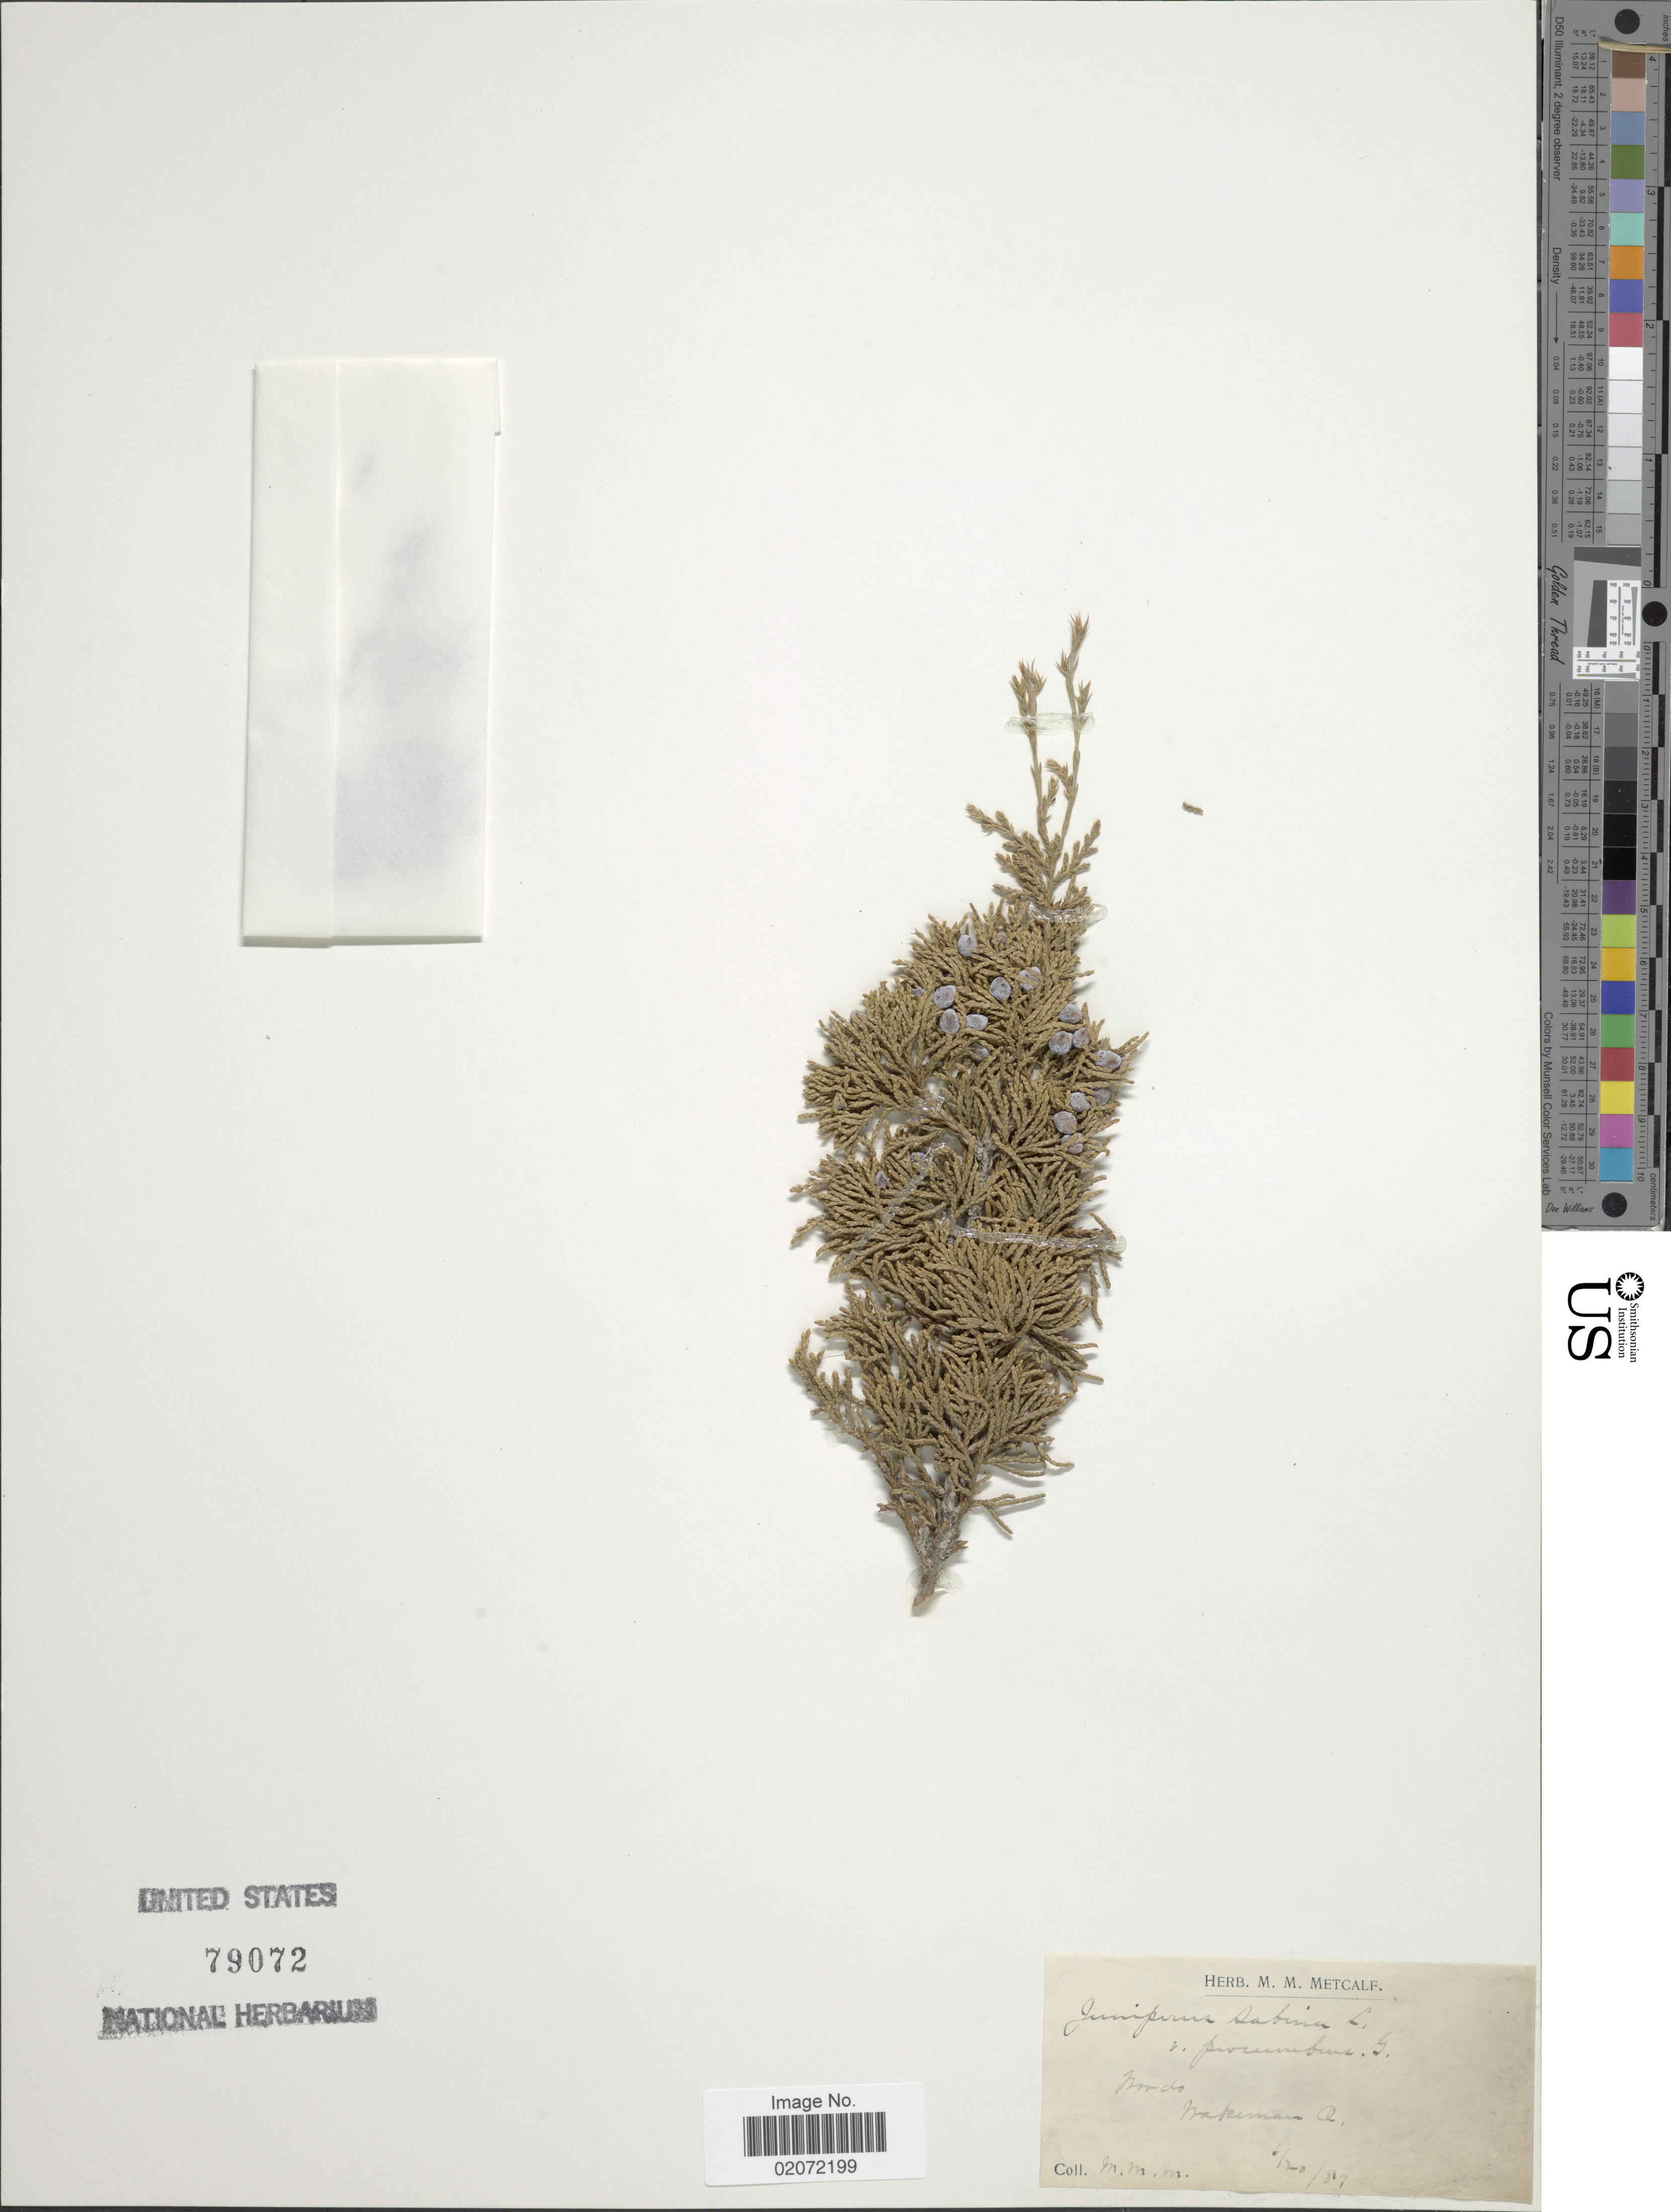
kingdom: Plantae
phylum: Tracheophyta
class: Pinopsida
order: Pinales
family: Cupressaceae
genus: Juniperus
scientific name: Juniperus sabina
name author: L.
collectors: M. Metcalf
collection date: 1887-06-20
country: United States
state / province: Ohio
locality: woods Wakeman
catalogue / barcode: US 79072